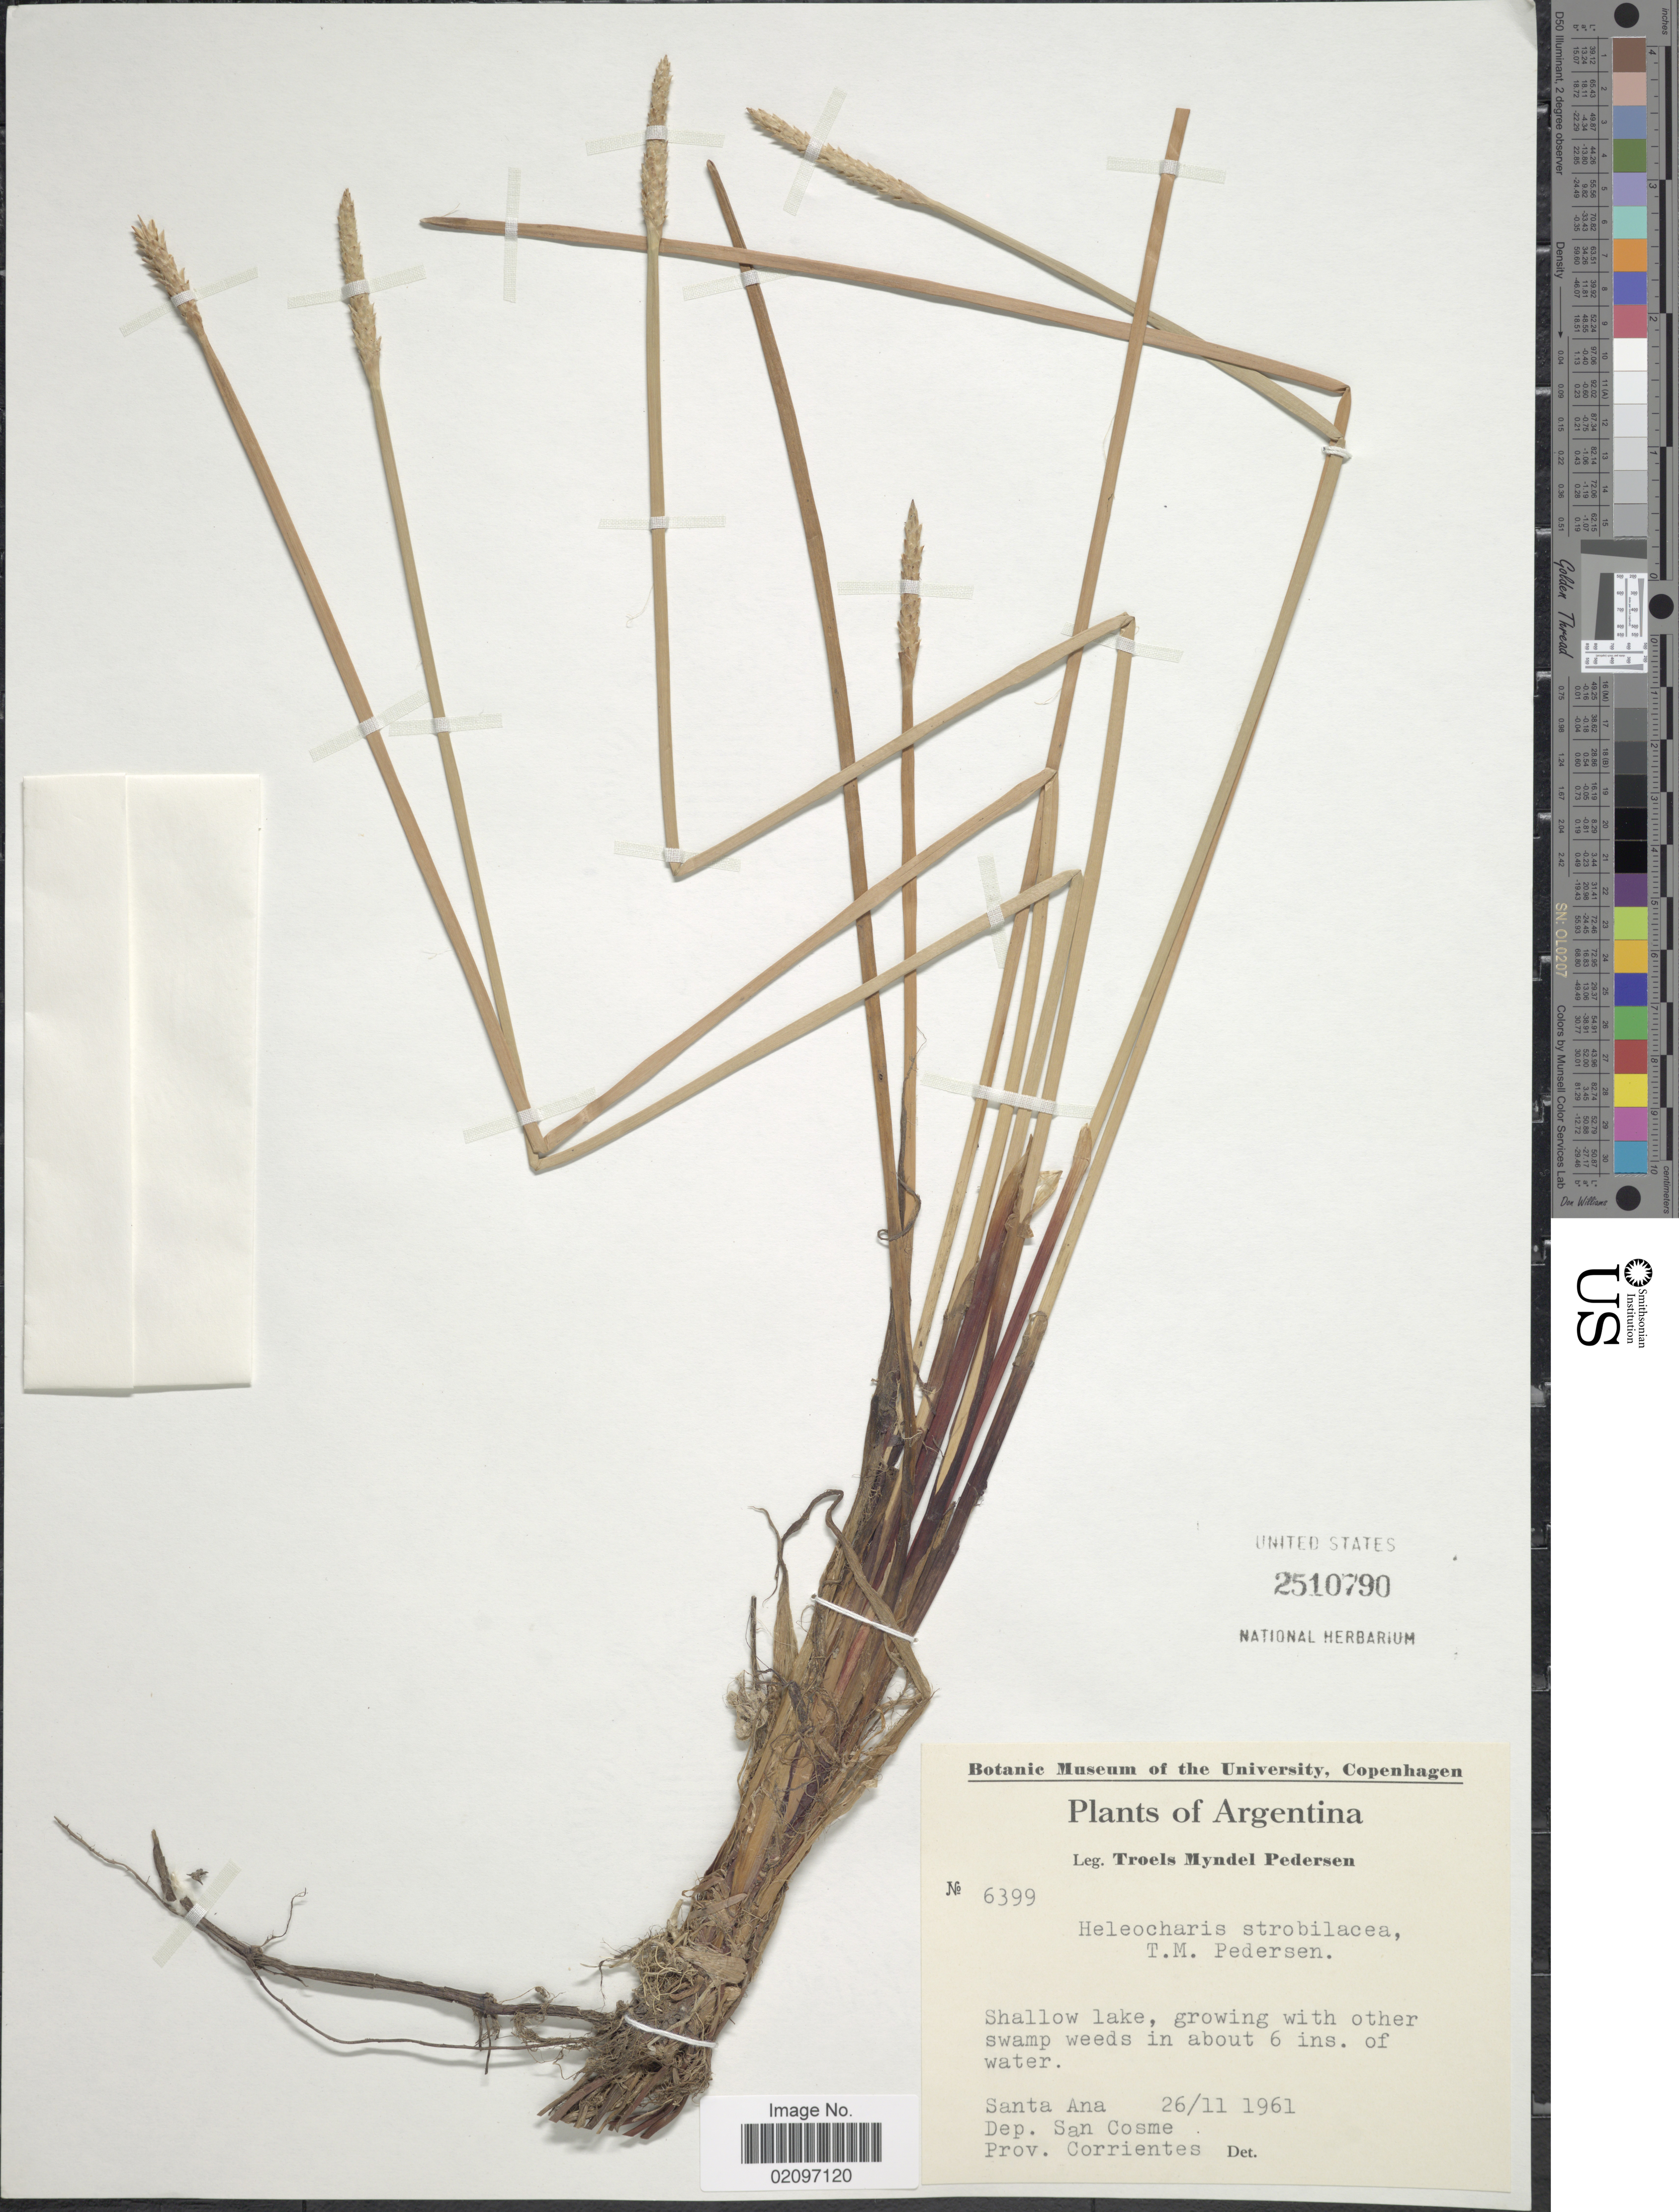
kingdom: Plantae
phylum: Tracheophyta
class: Liliopsida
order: Poales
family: Cyperaceae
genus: Eleocharis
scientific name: Eleocharis obtusetrigona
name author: (Lindl. & Nees) Steud.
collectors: T. Pederson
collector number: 6399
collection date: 1961-11-26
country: Argentina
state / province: Corrientes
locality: Santa Ana, Dep. San Cosme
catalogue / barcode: US 2510790